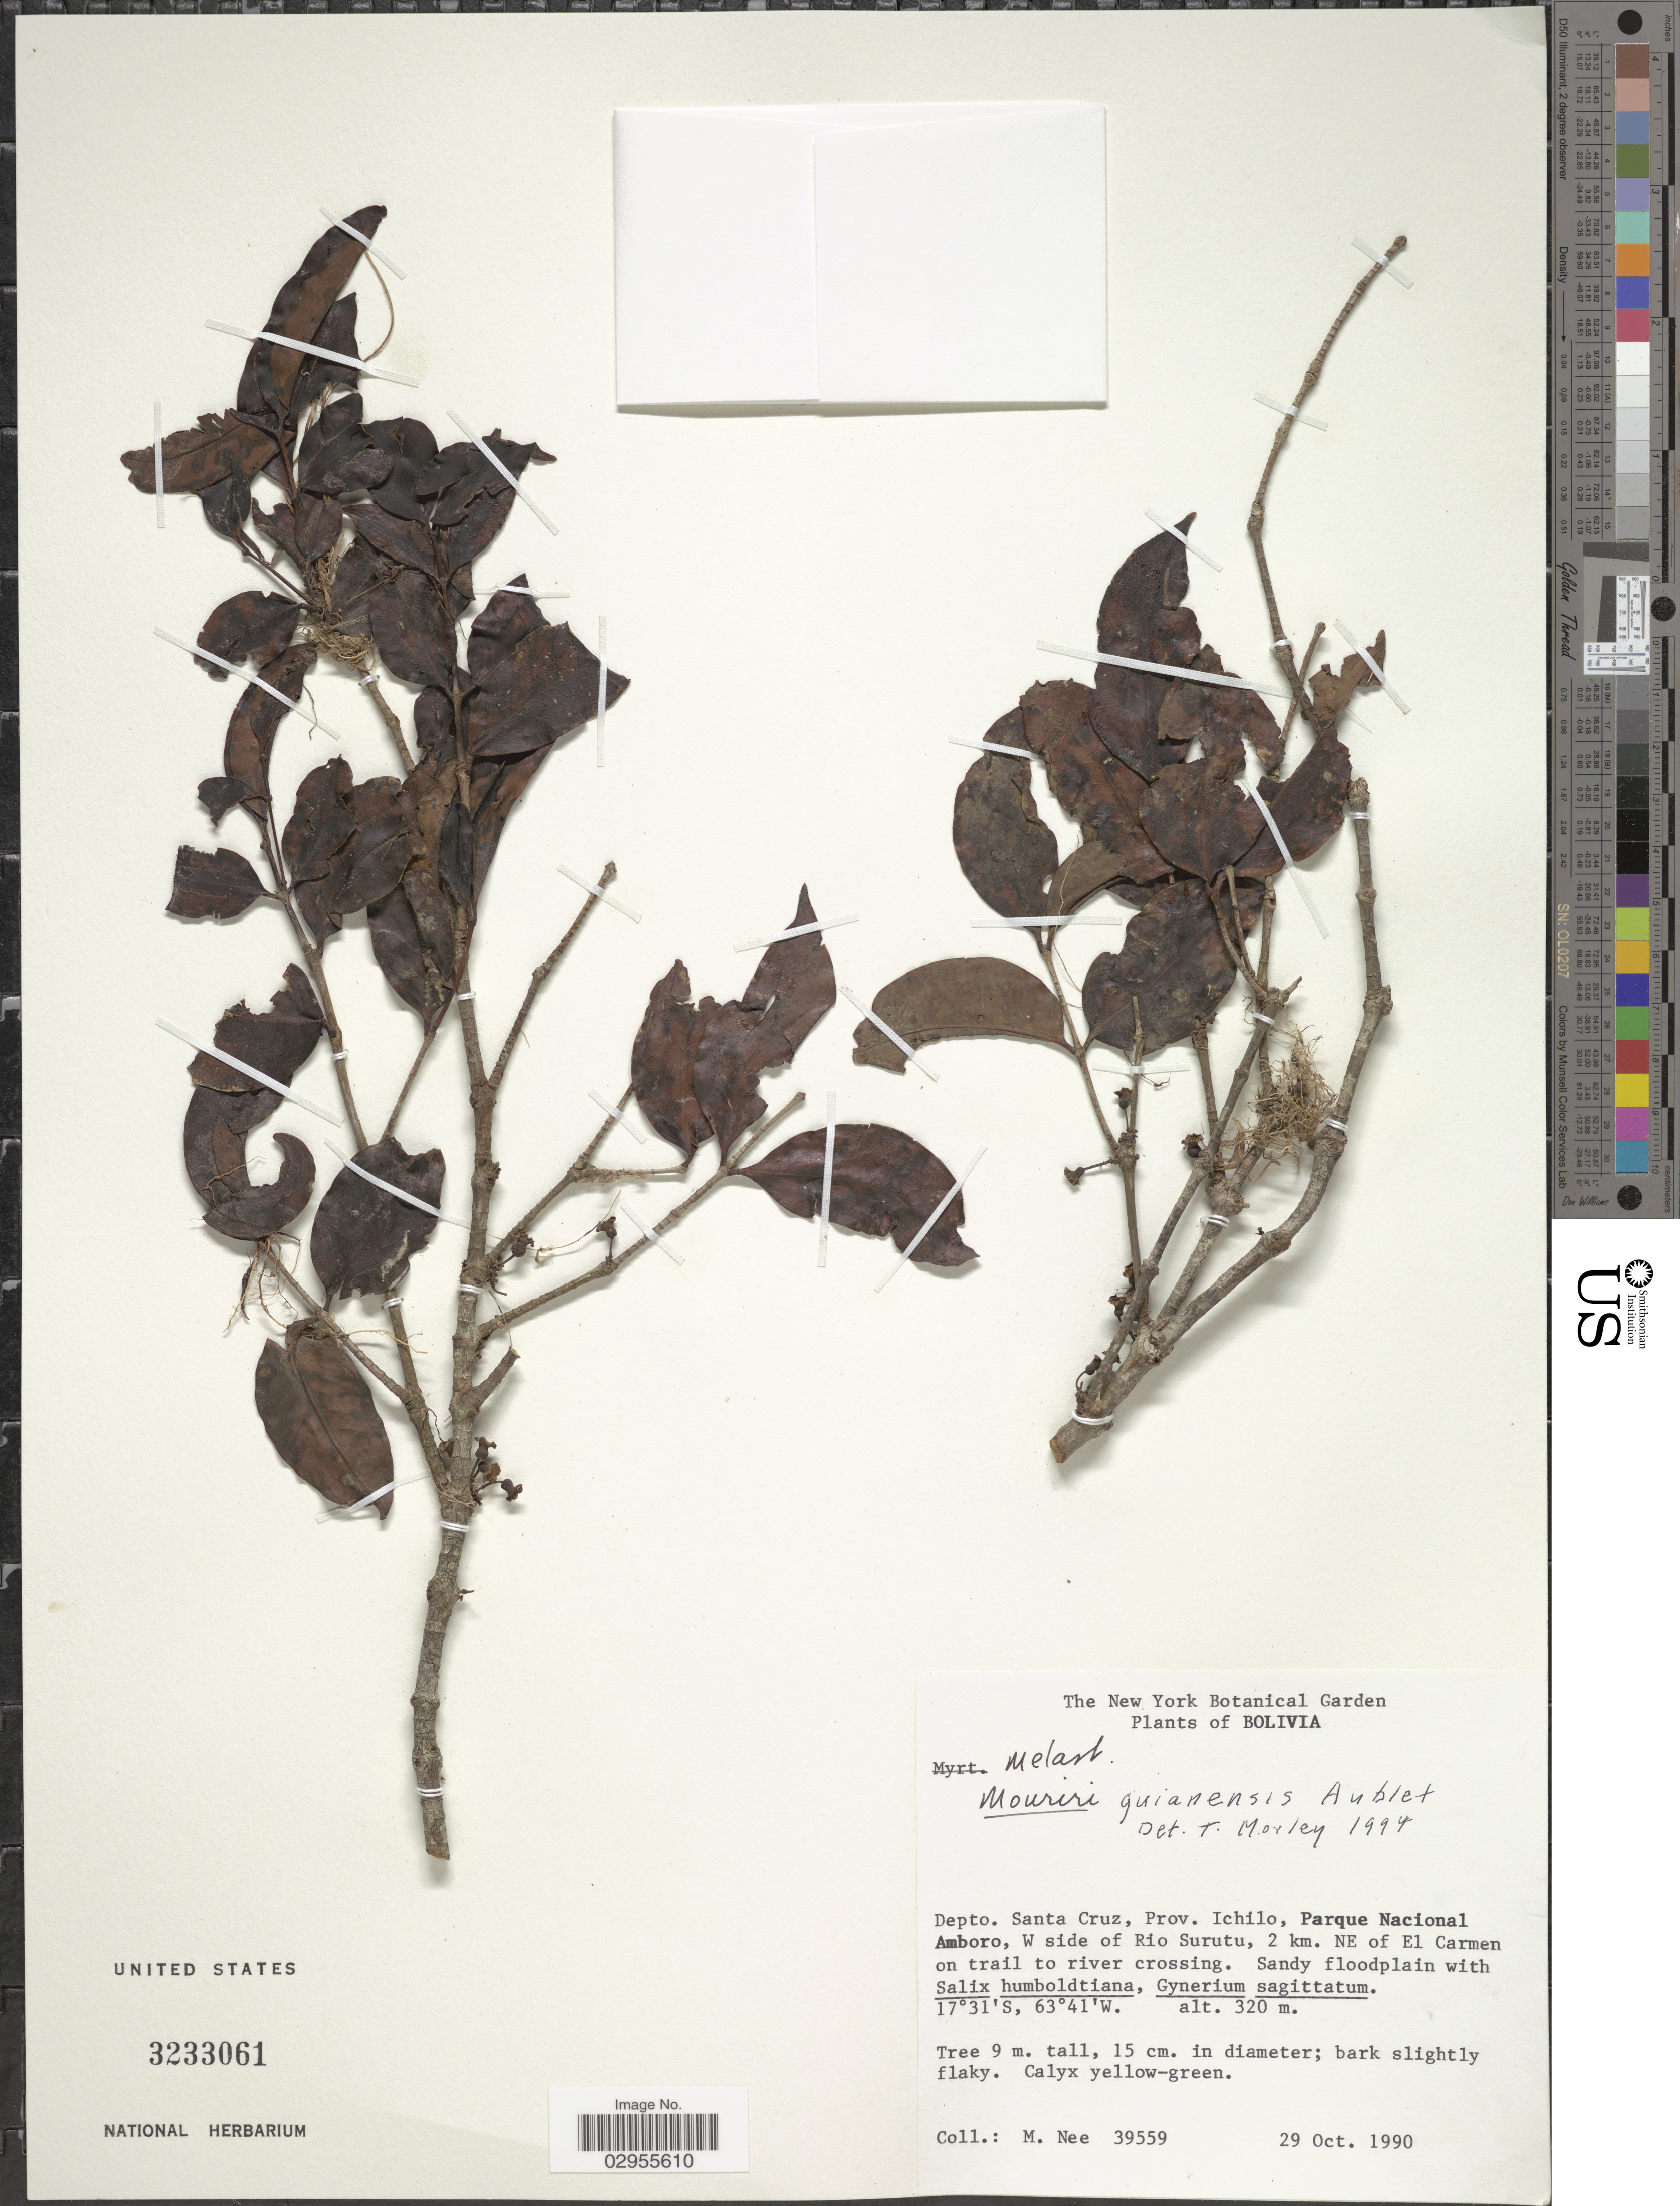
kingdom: Plantae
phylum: Tracheophyta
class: Magnoliopsida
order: Myrtales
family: Melastomataceae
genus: Mouriri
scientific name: Mouriri guianensis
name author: Aubl.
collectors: M. Nee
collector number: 39559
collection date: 1990-10-29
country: Bolivia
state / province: Santa Cruz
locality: Depto. Santa Cruz, Prov. Ichilo, Parque Nacional Amboro, W side of Rio Surutu, 2 km. NE of El Carmen on trail to river crossing.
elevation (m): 320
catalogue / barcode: US 3233061